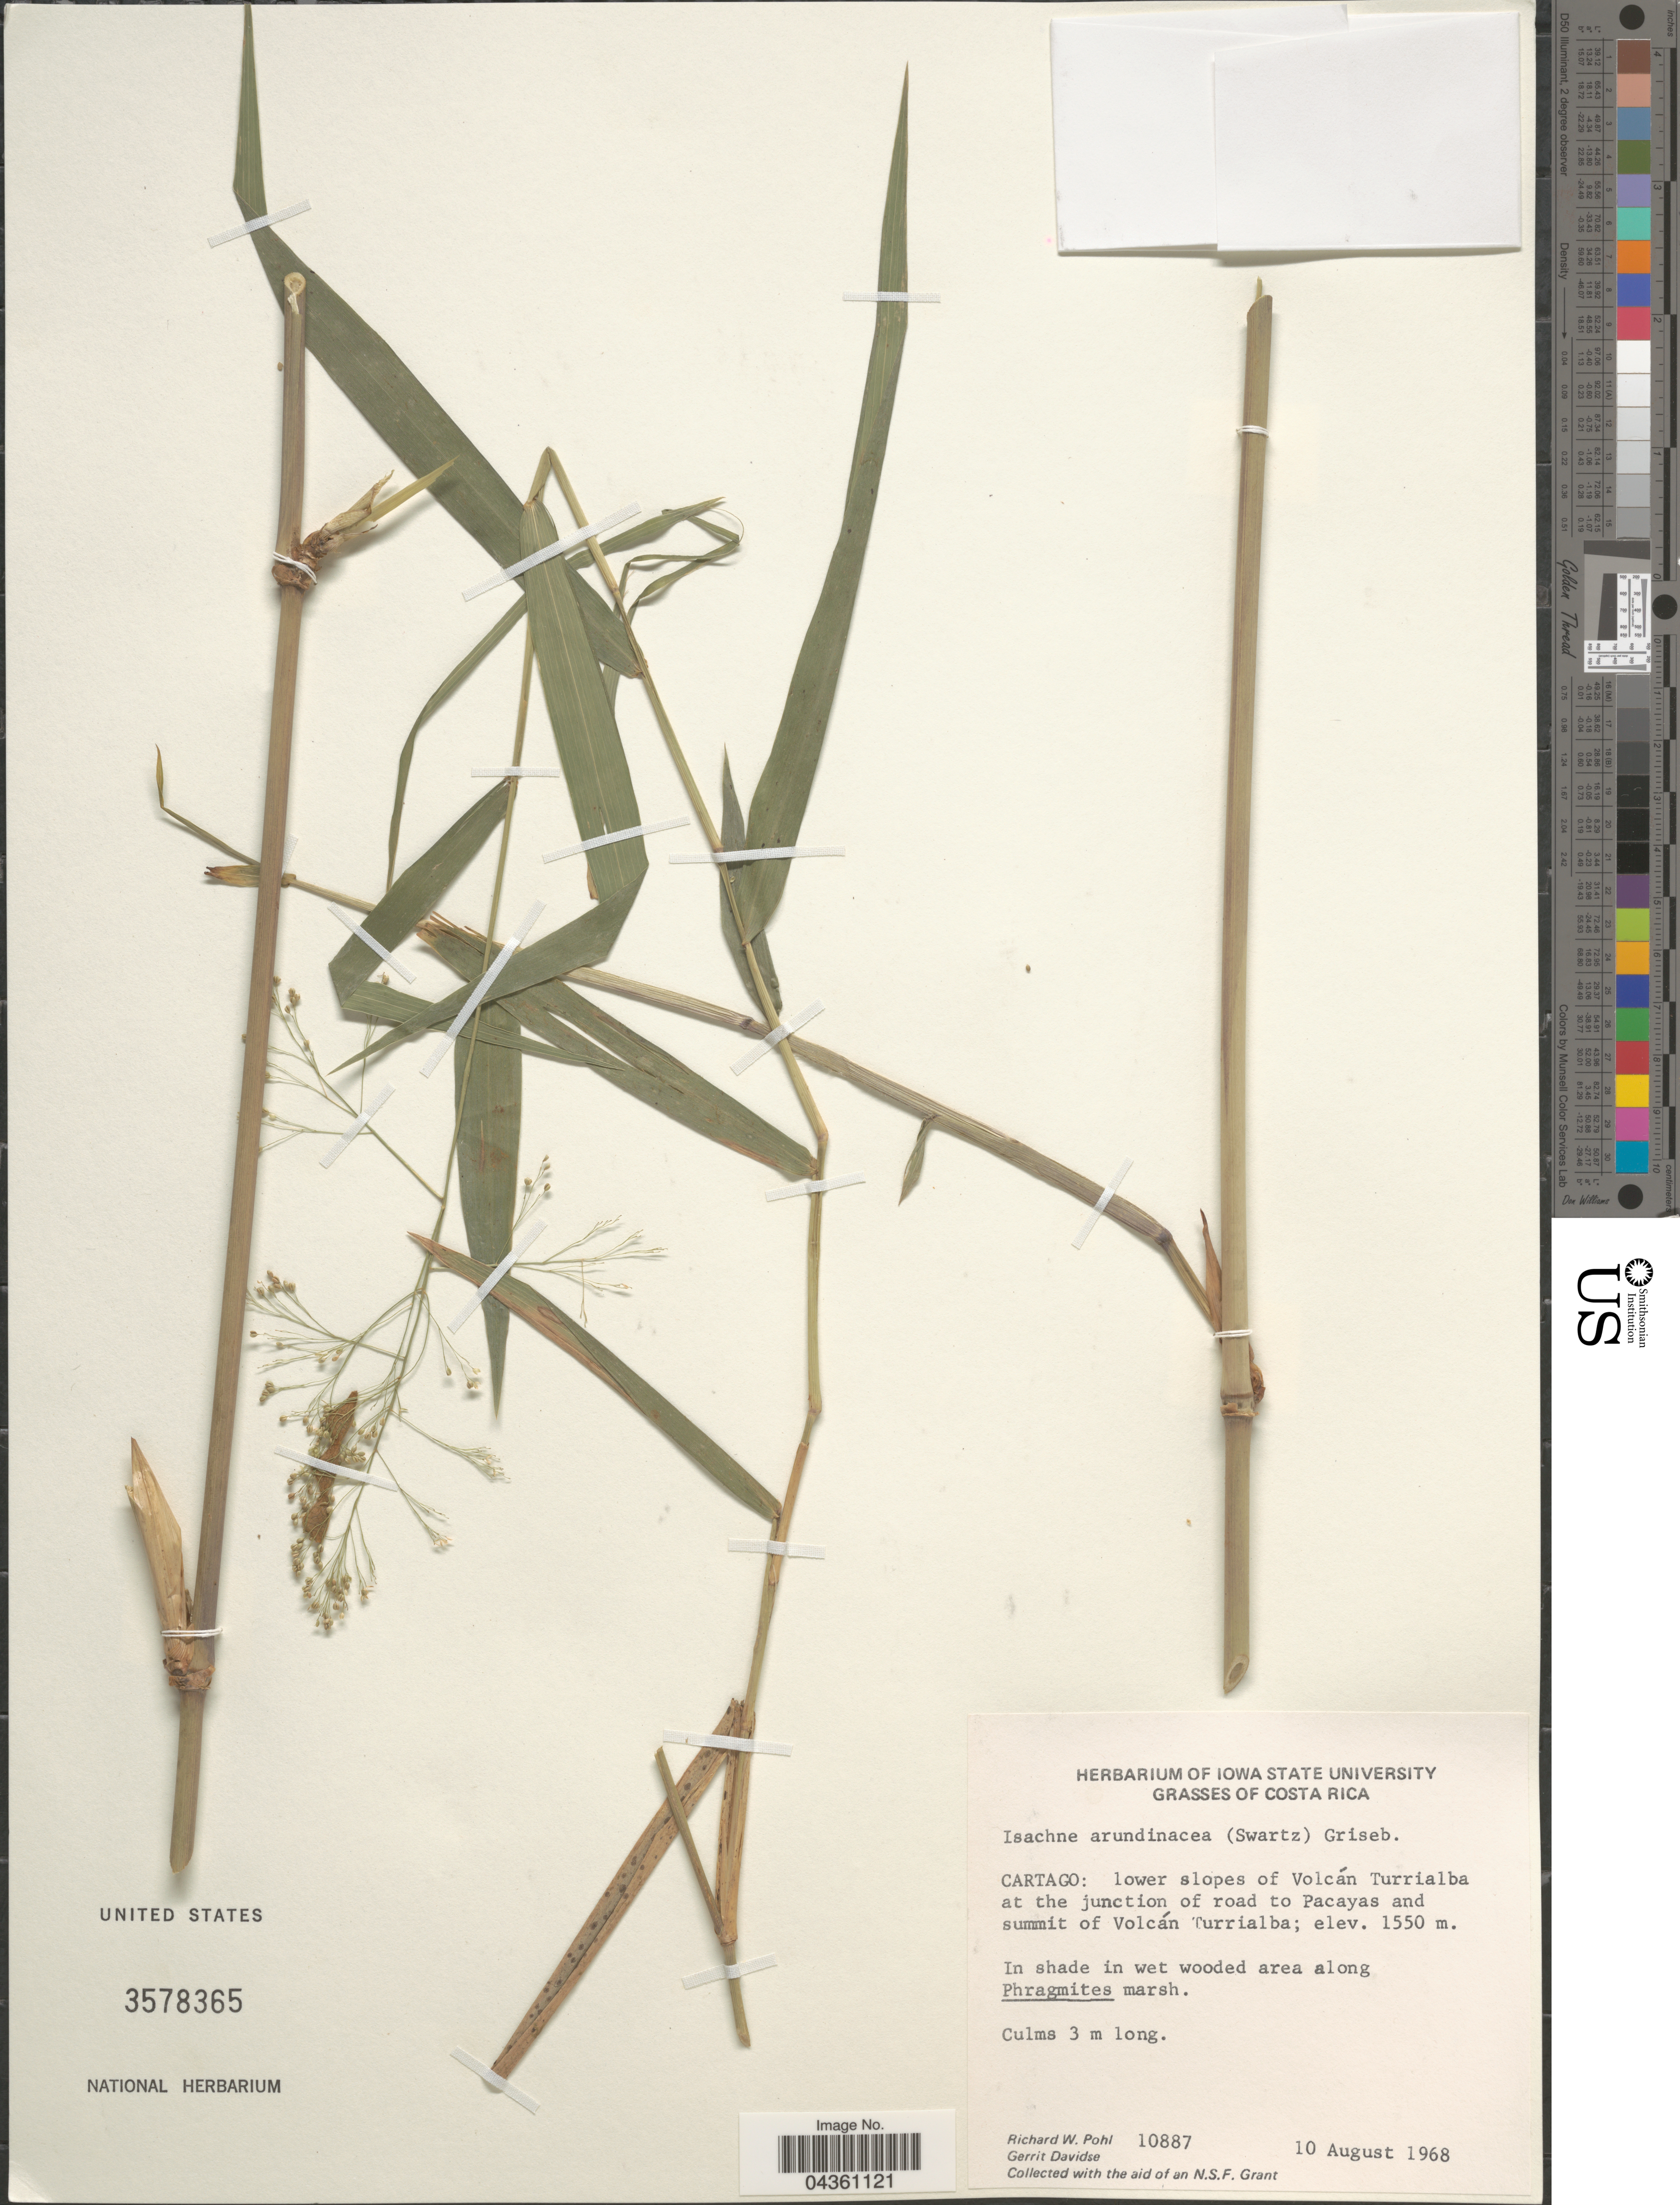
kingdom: Plantae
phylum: Tracheophyta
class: Liliopsida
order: Poales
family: Poaceae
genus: Isachne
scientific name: Isachne arundinacea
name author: (Sw.) Griseb.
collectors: R. W. Pohl & G. Davidse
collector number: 10887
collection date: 1968-08-10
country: Costa Rica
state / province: Cartago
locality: Lower slopes of Volcán Turrialba at the junction of road to Pacayas and summit of Volcán Turrialba.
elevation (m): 1550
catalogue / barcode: US 3578365